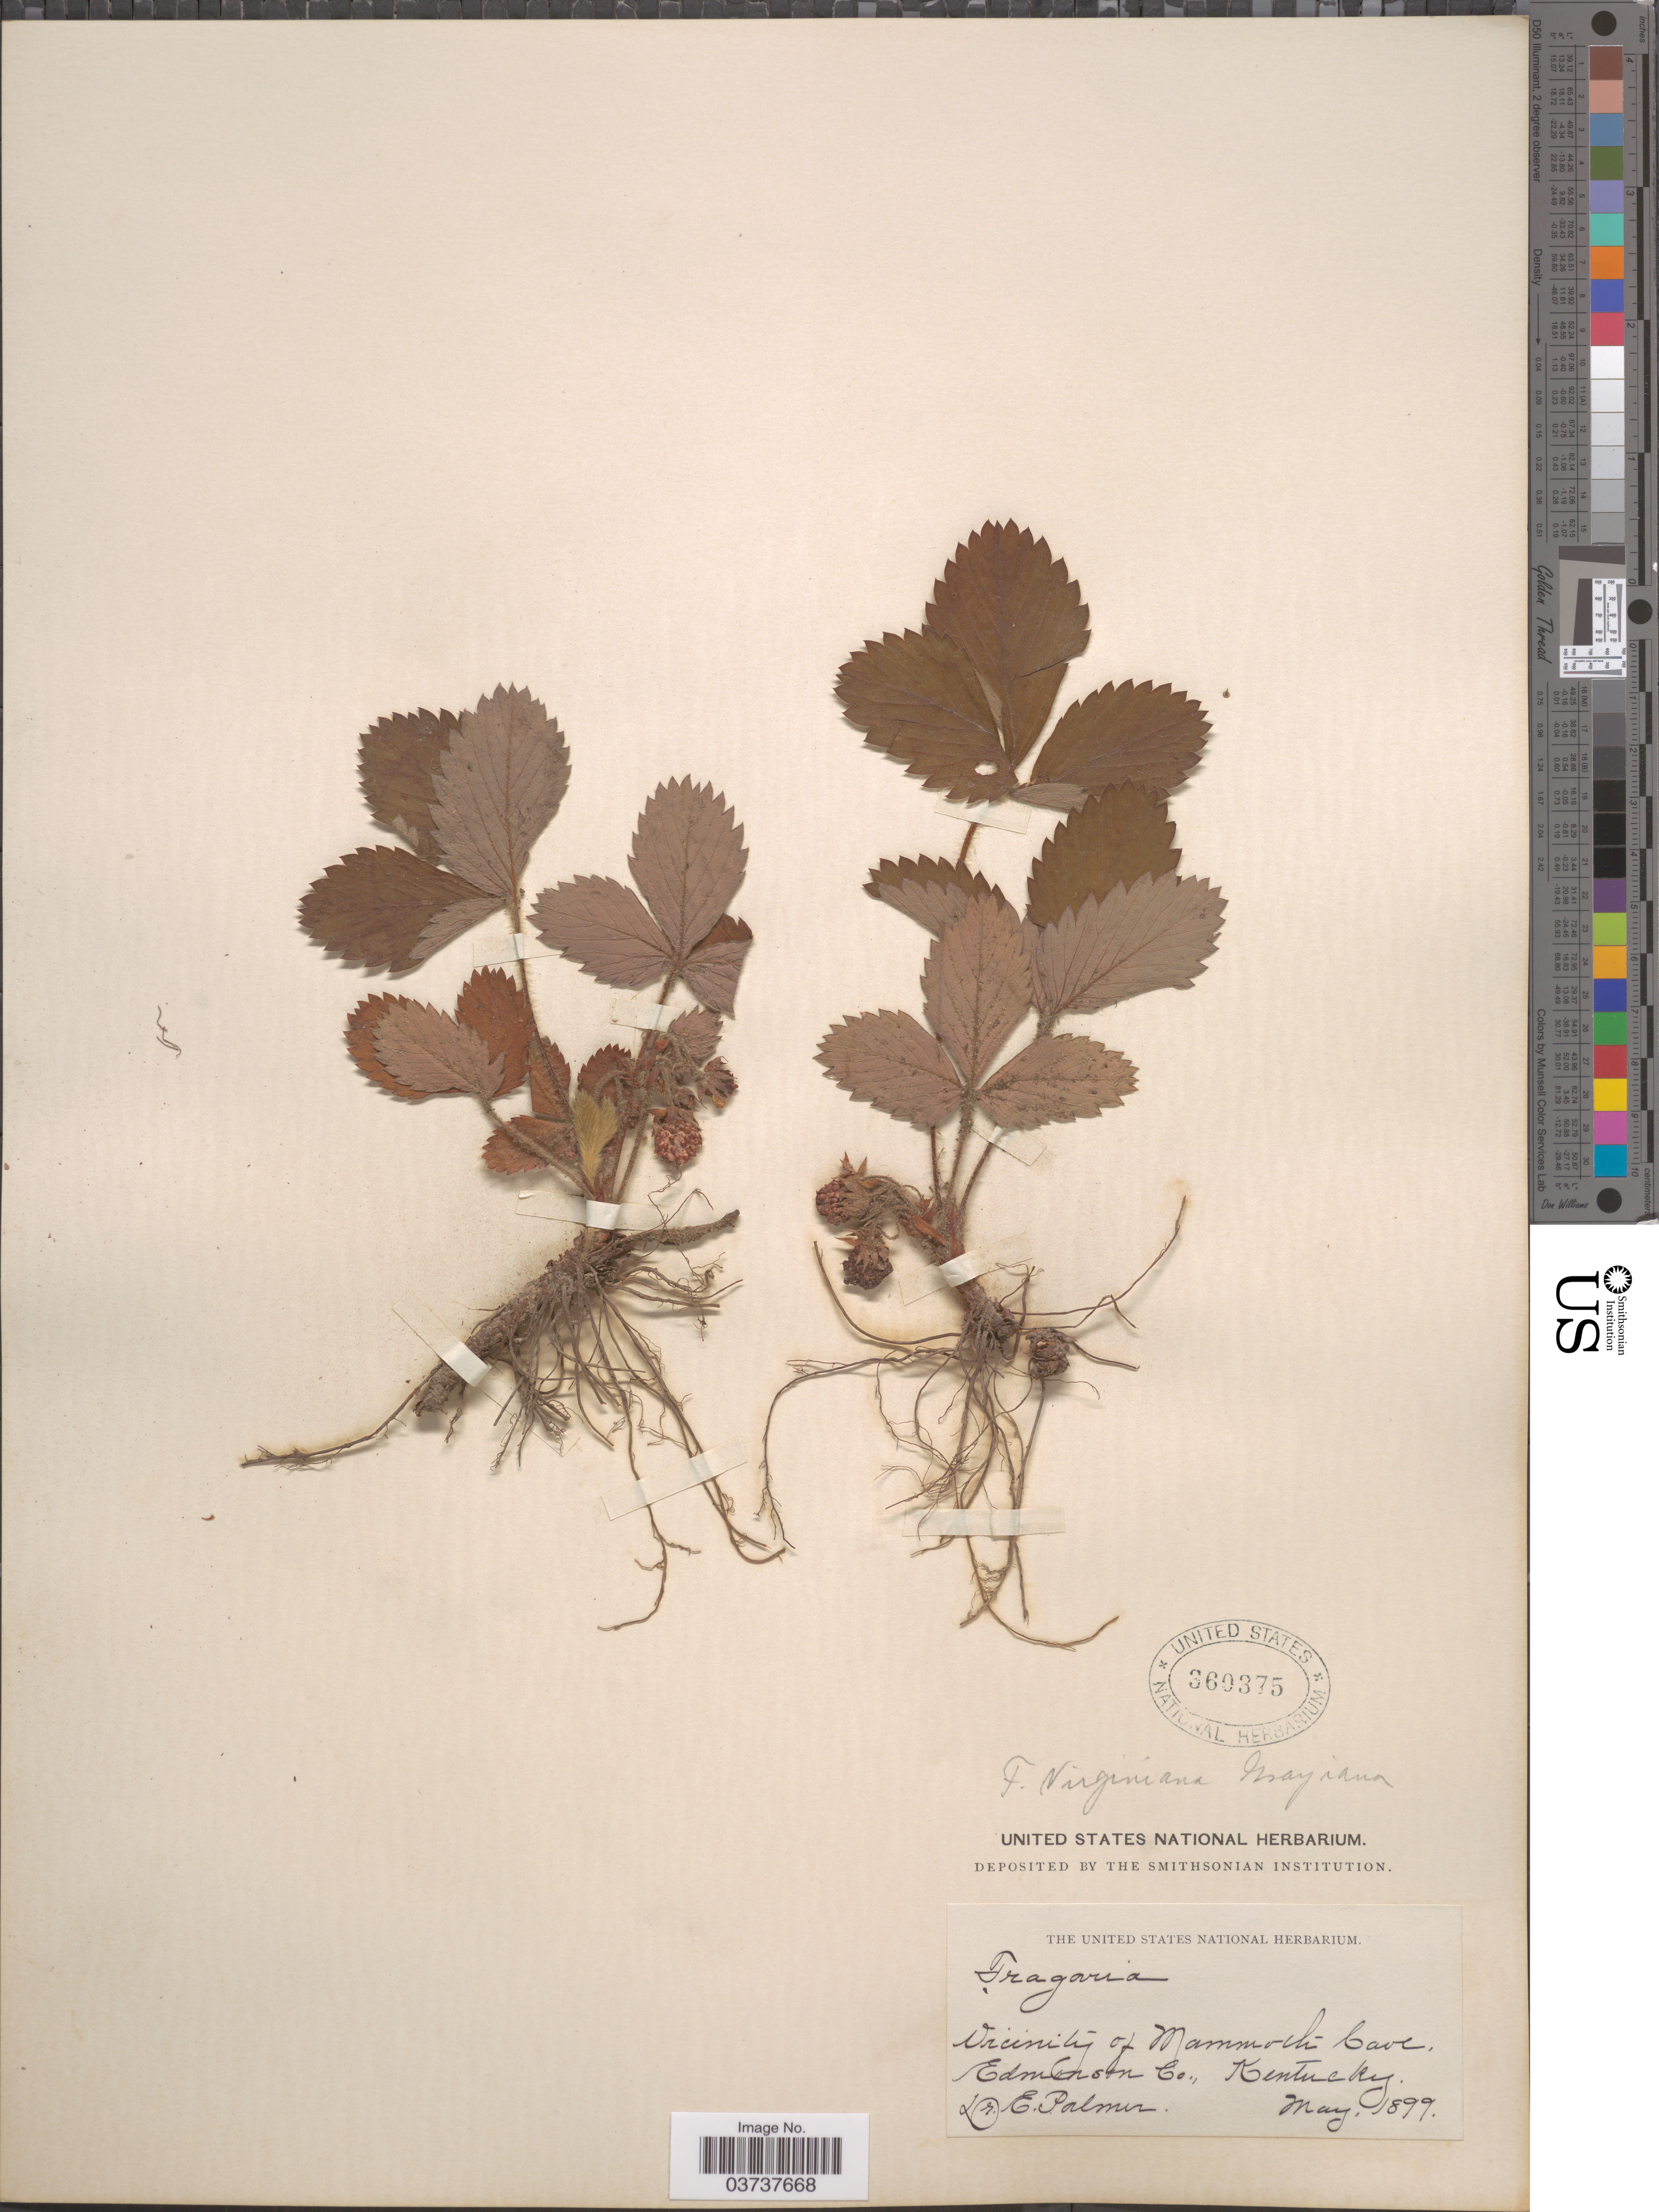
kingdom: Plantae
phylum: Tracheophyta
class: Magnoliopsida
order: Rosales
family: Rosaceae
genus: Fragaria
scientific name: Fragaria virginiana var. grayana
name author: (E. Vilm. ex Gay) Rydb.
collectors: E. Palmer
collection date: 1899-05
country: United States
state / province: Kentucky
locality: Vicinity of Mammoth Cave, Edmonson Co.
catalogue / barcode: US 360375